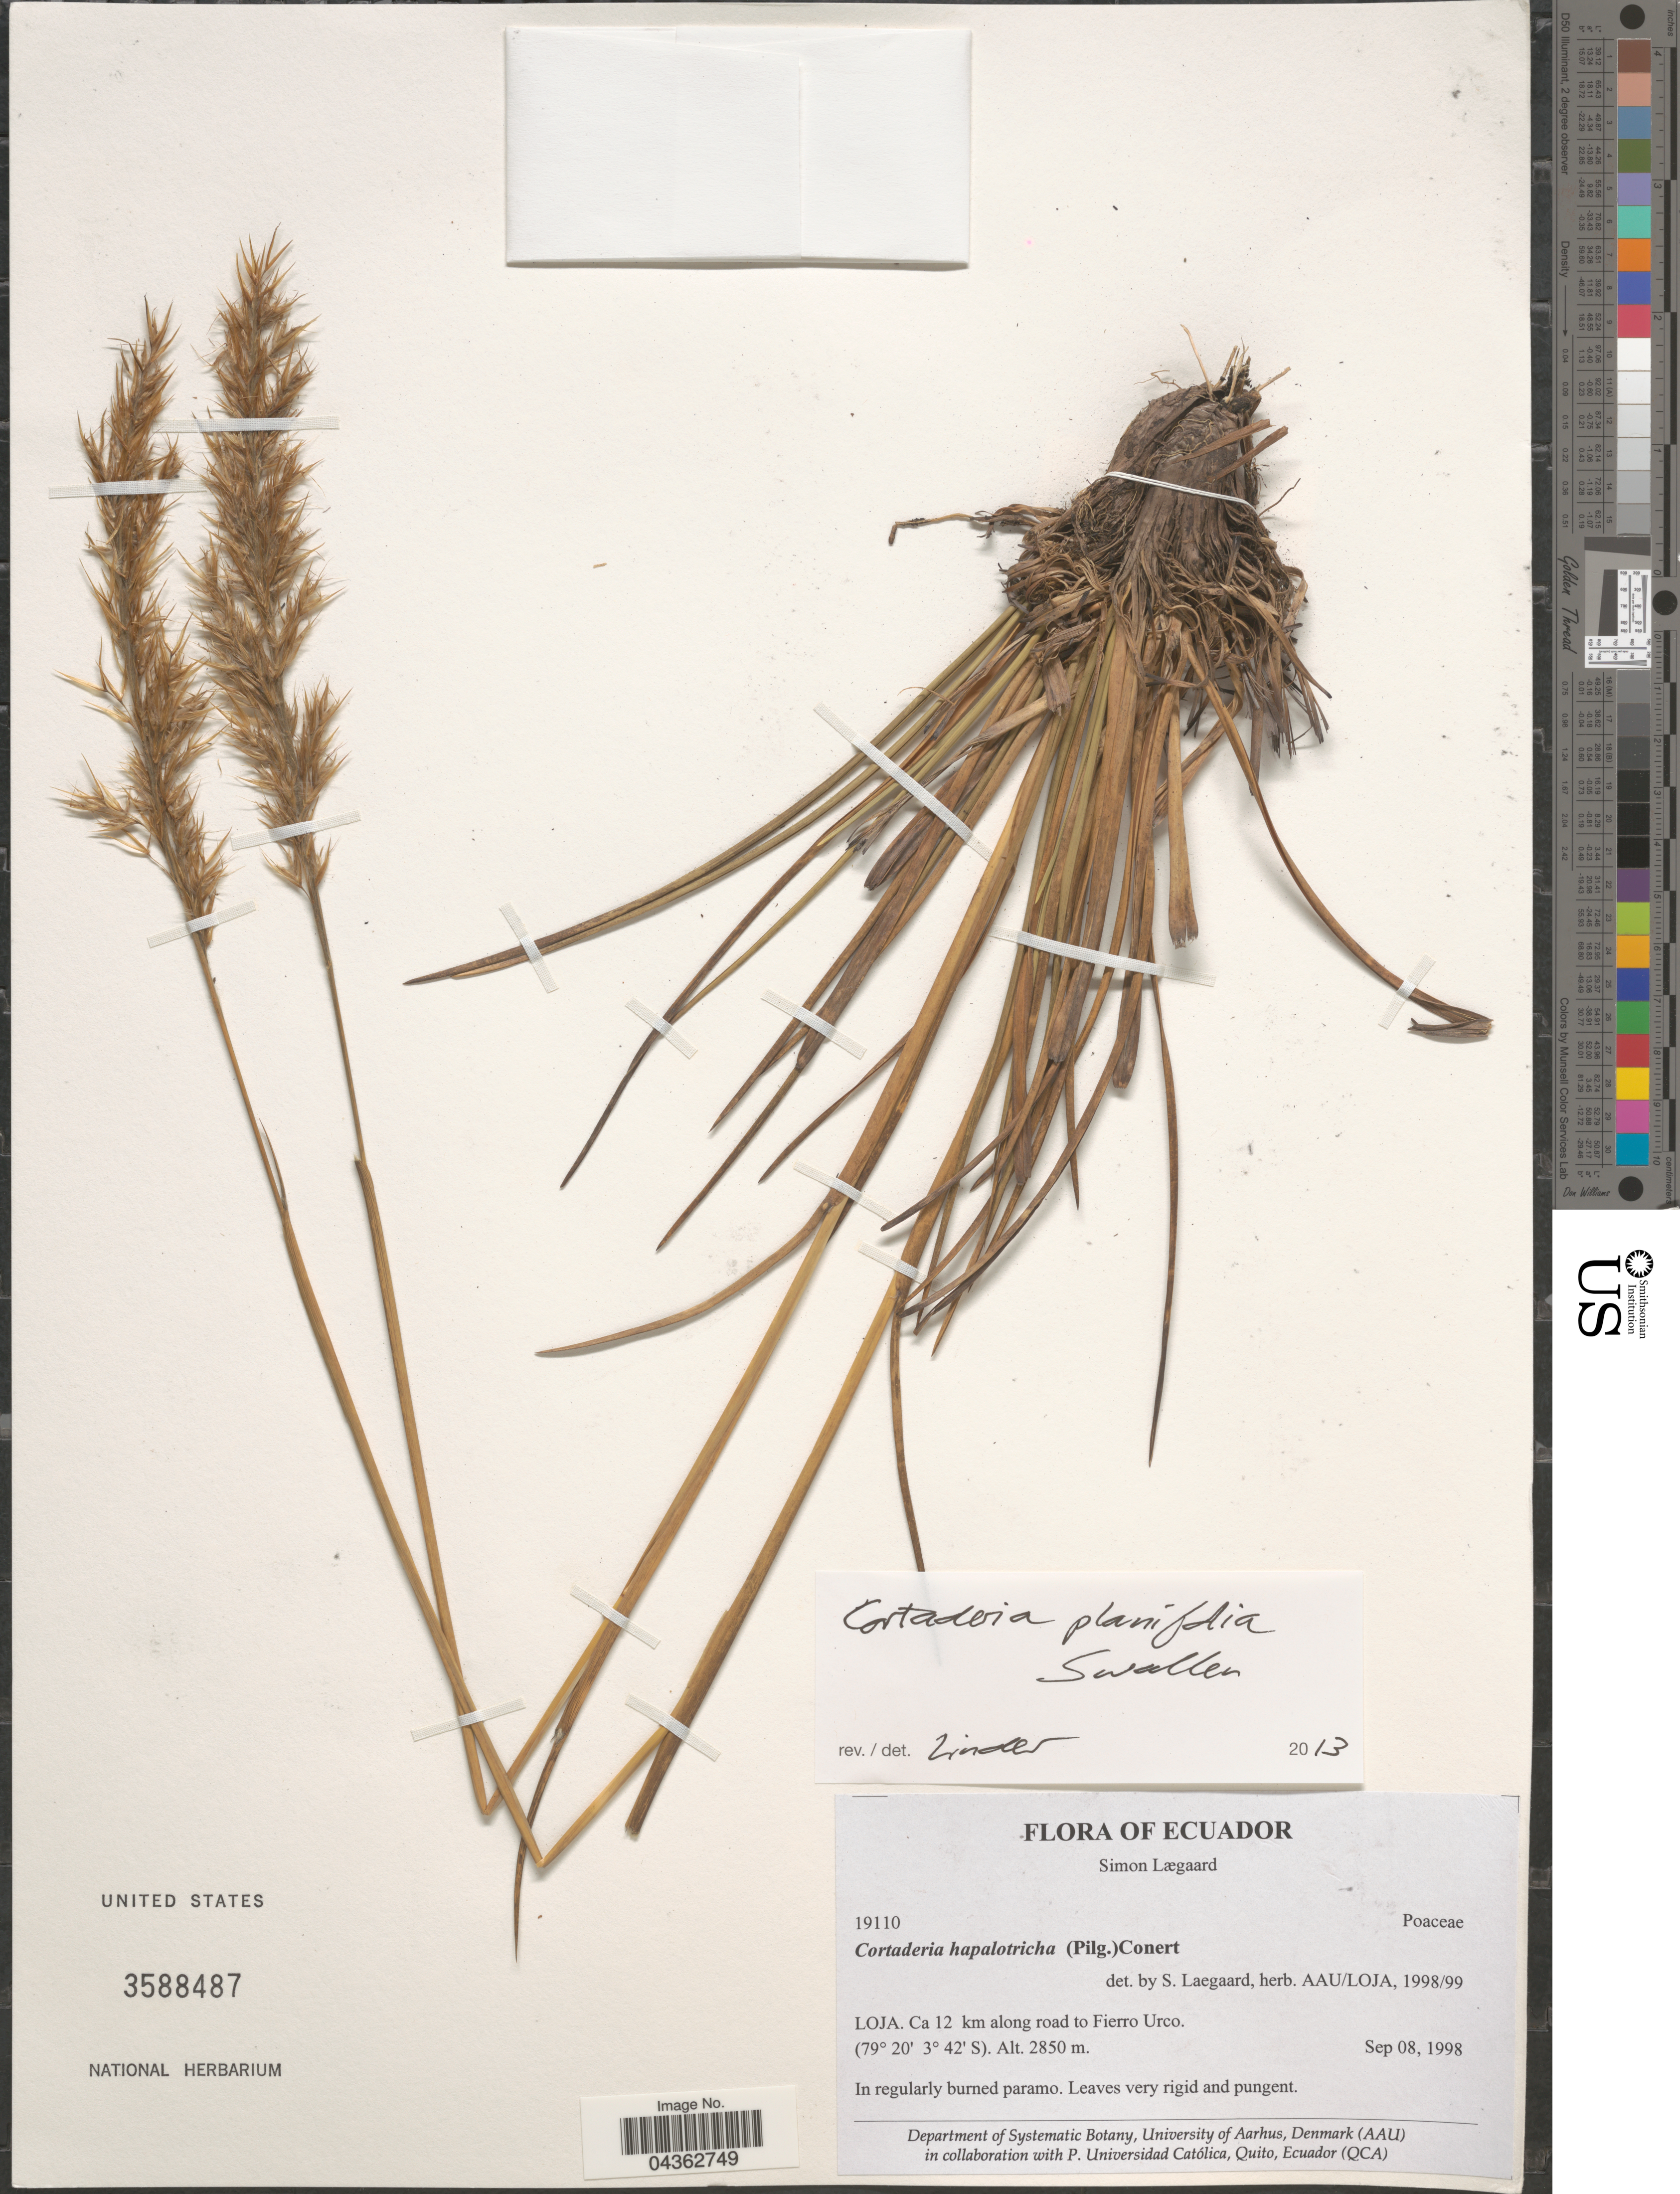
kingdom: Plantae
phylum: Tracheophyta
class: Liliopsida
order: Poales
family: Poaceae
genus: Cortaderia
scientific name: Cortaderia planifolia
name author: Swallen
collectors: S. Lægaard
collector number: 19110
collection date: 1998-09-08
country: Ecuador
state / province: Loja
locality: Ca 12 km along road to Fierro Urco.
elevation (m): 2850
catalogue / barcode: US 3588487